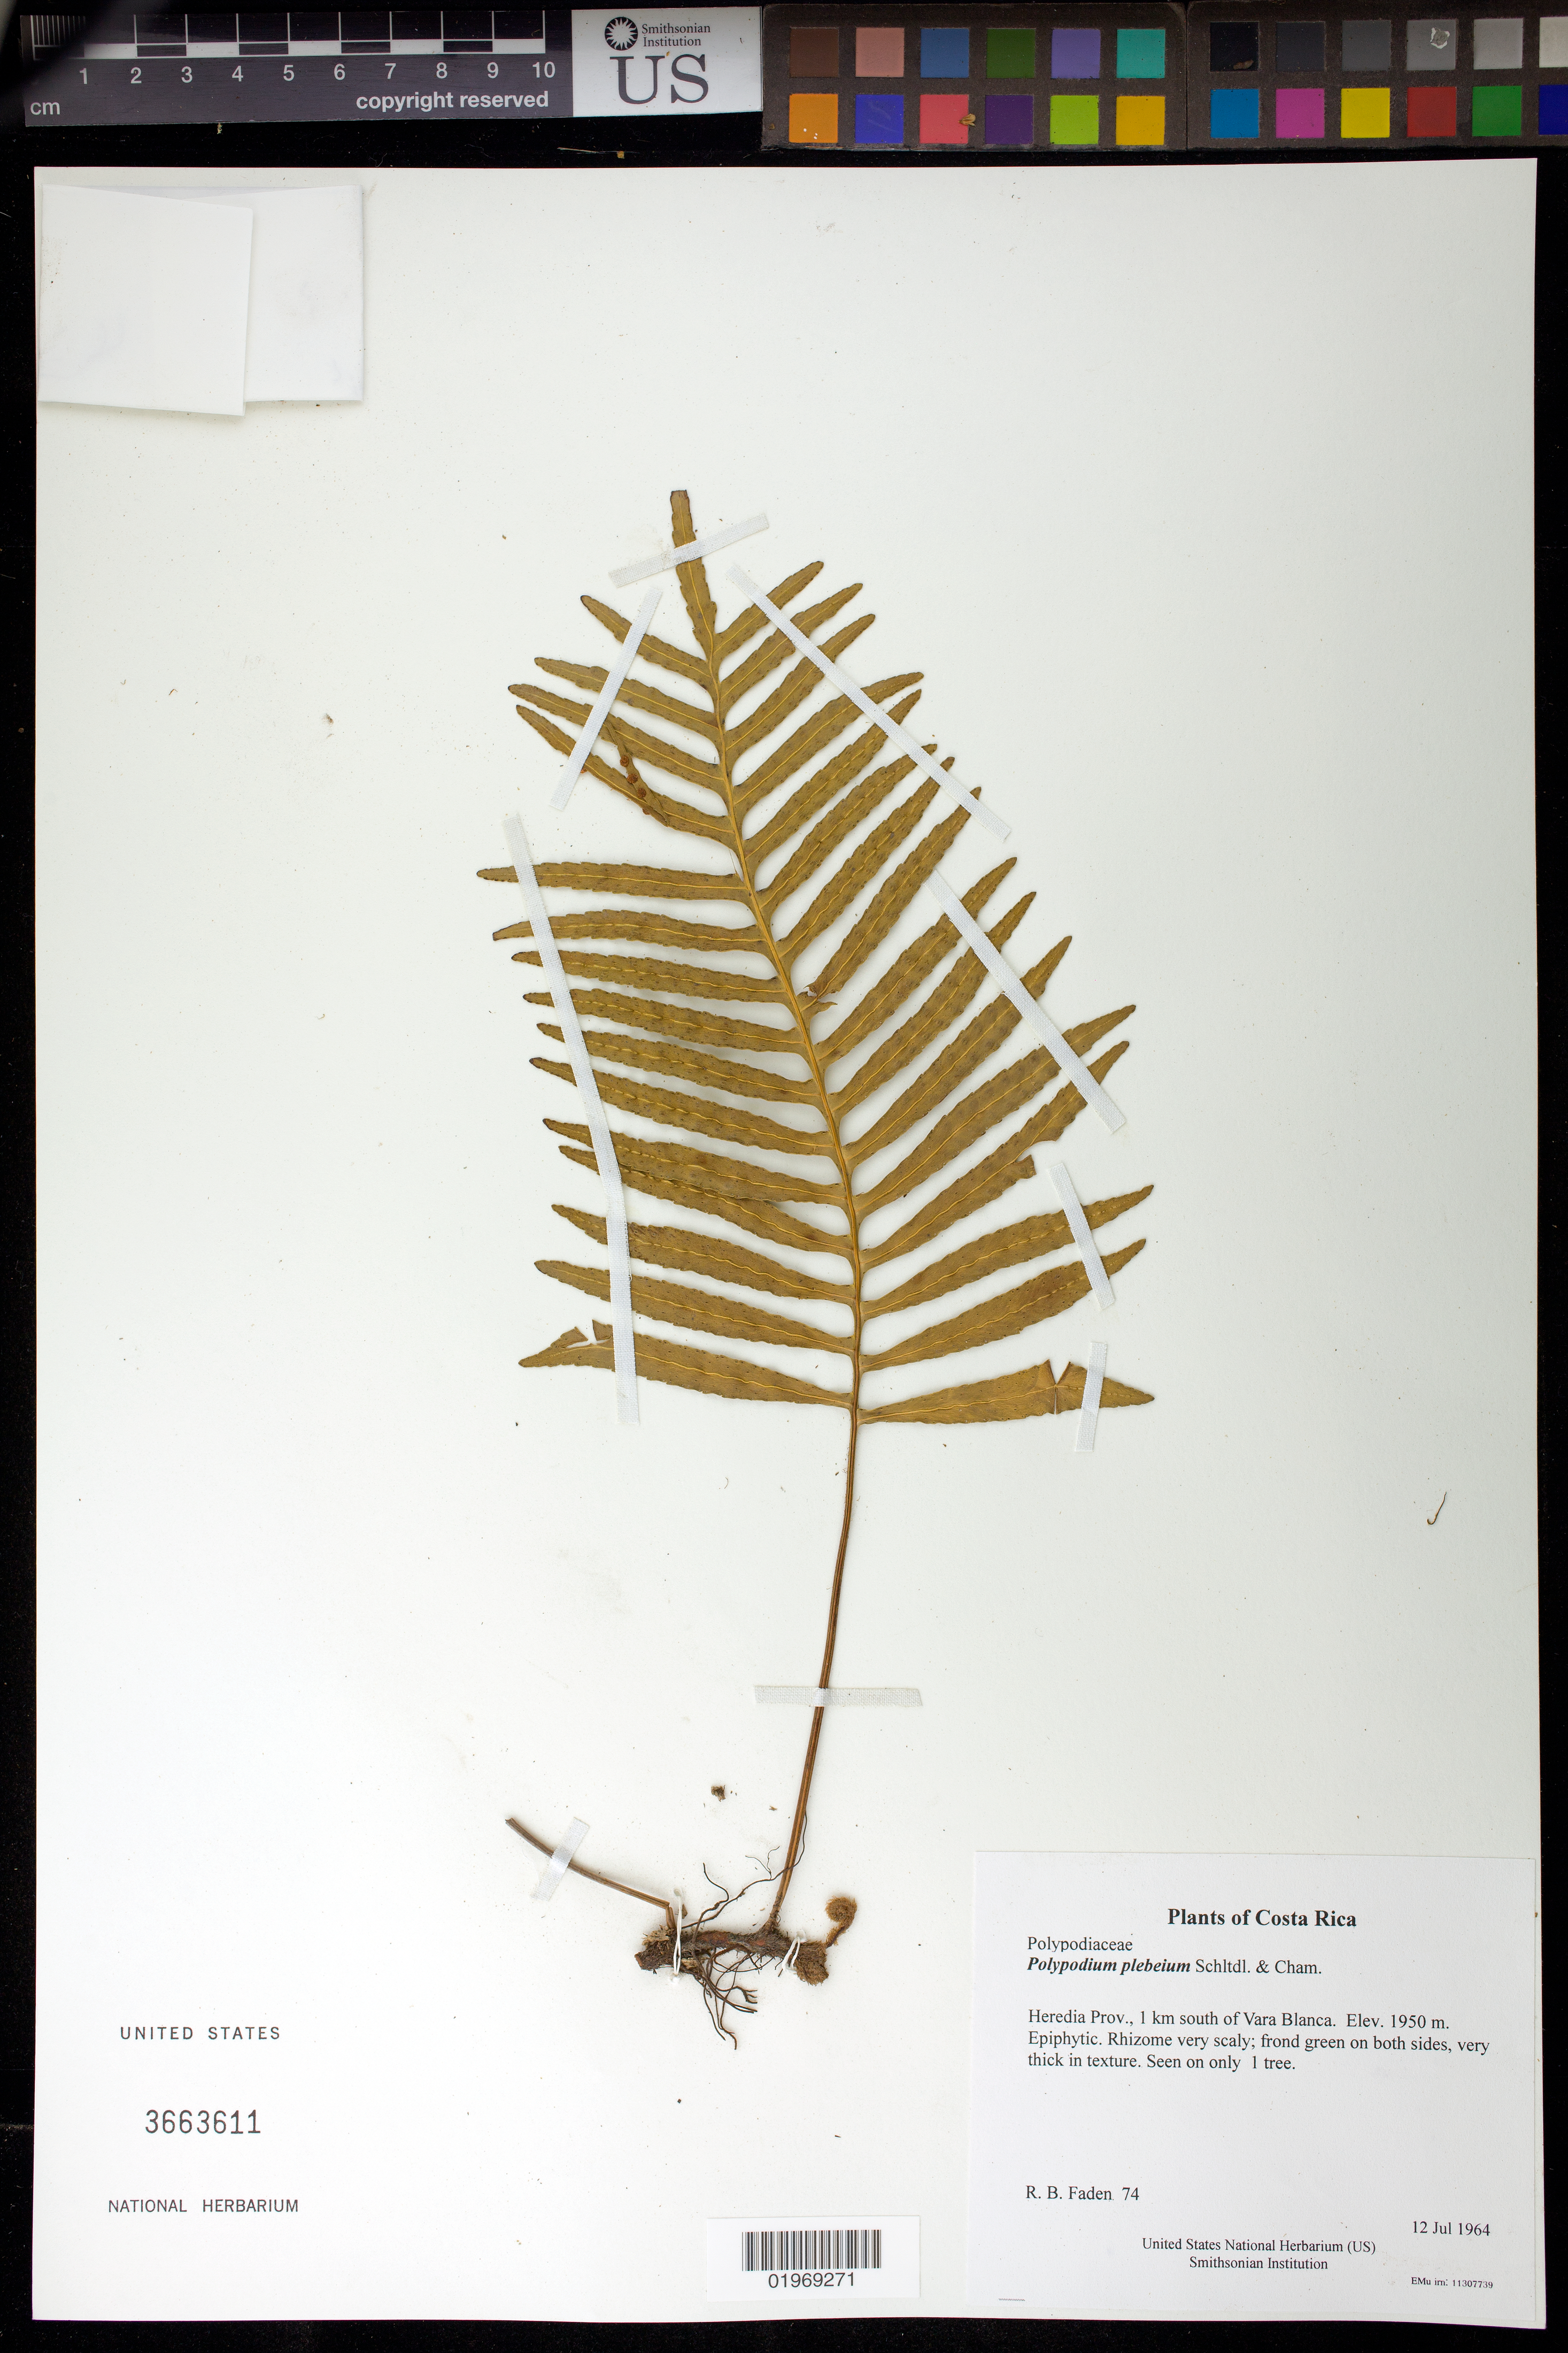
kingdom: Plantae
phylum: Tracheophyta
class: Polypodiopsida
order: Polypodiales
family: Polypodiaceae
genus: Polypodium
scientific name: Polypodium plebeium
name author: Schltdl. & Cham.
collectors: R. B. Faden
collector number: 74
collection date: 1964-07-12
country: Costa Rica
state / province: Heredia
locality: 1 km south of Vara Blanca.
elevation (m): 1950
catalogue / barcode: US 3663611